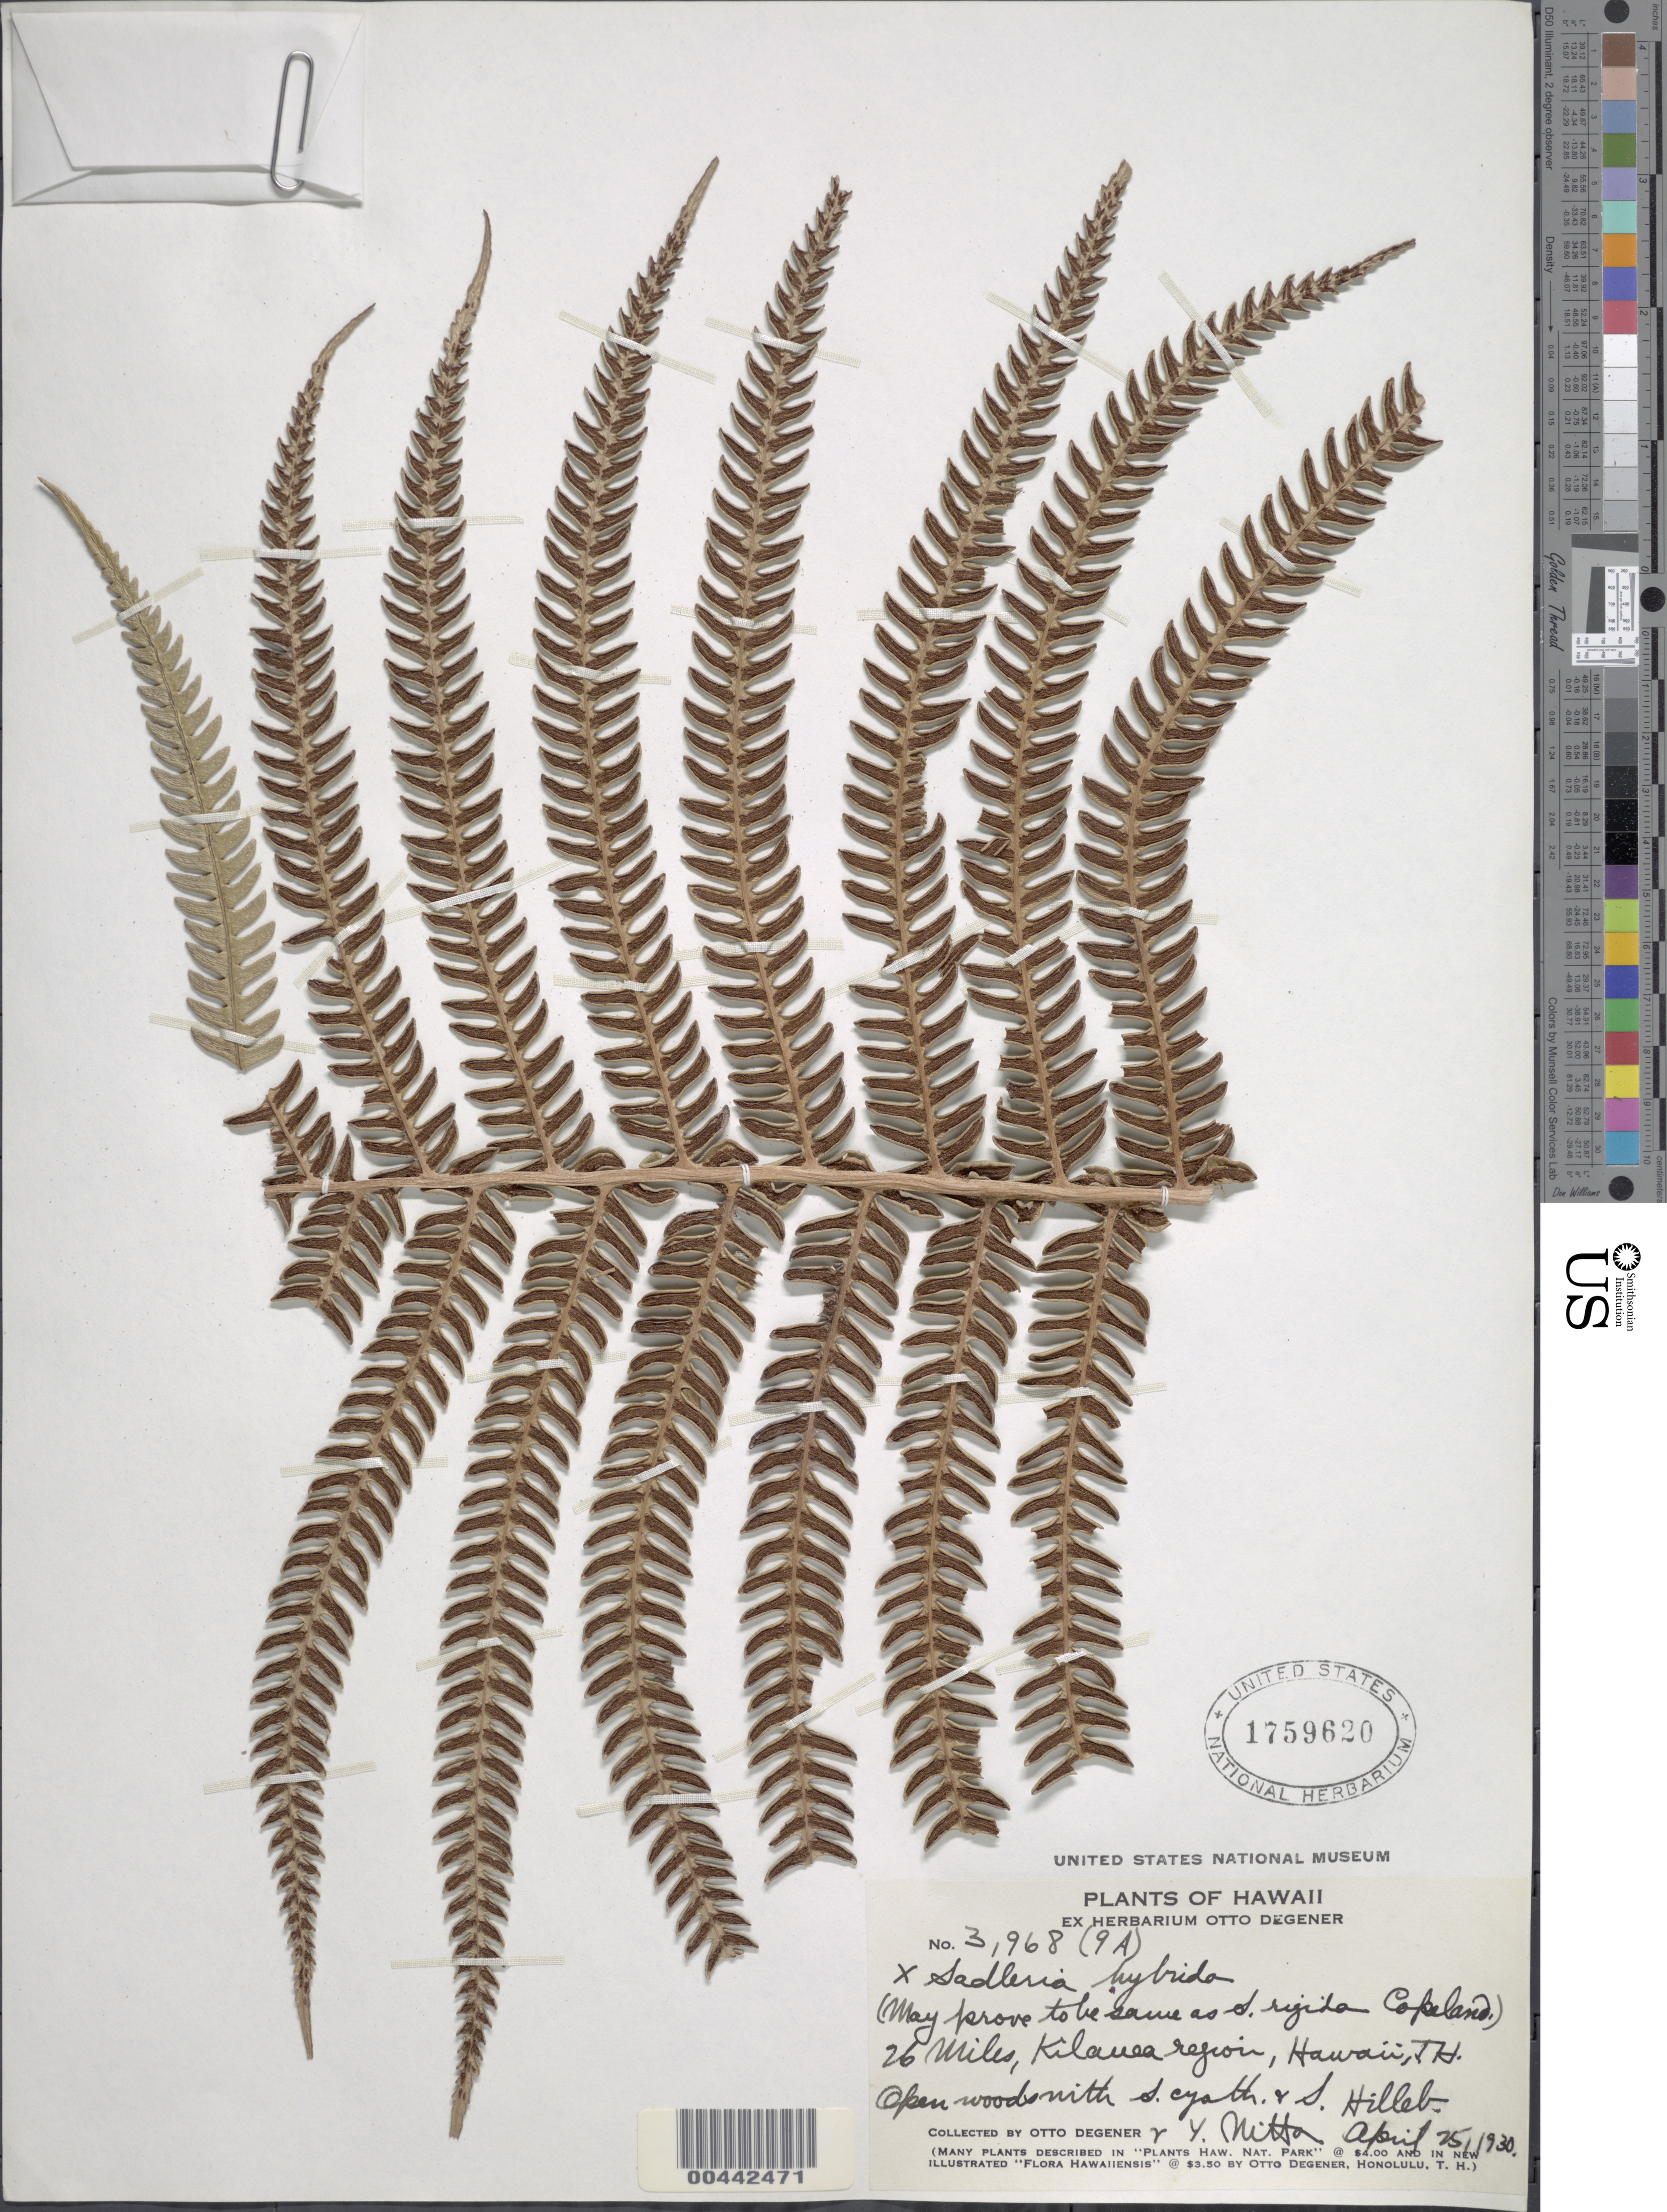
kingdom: Plantae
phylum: Tracheophyta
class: Polypodiopsida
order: Polypodiales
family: Blechnaceae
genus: Sadleria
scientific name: Sadleria cyatheoides x S. hillebrandii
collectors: O. Degener & Y. Nitta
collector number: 3968(9a)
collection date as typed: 25 Apr 1930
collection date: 1930-04-25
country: United States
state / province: Hawaii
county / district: Hawaii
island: Hawaii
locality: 26 Miles, Kilauea region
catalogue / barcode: US 1759620